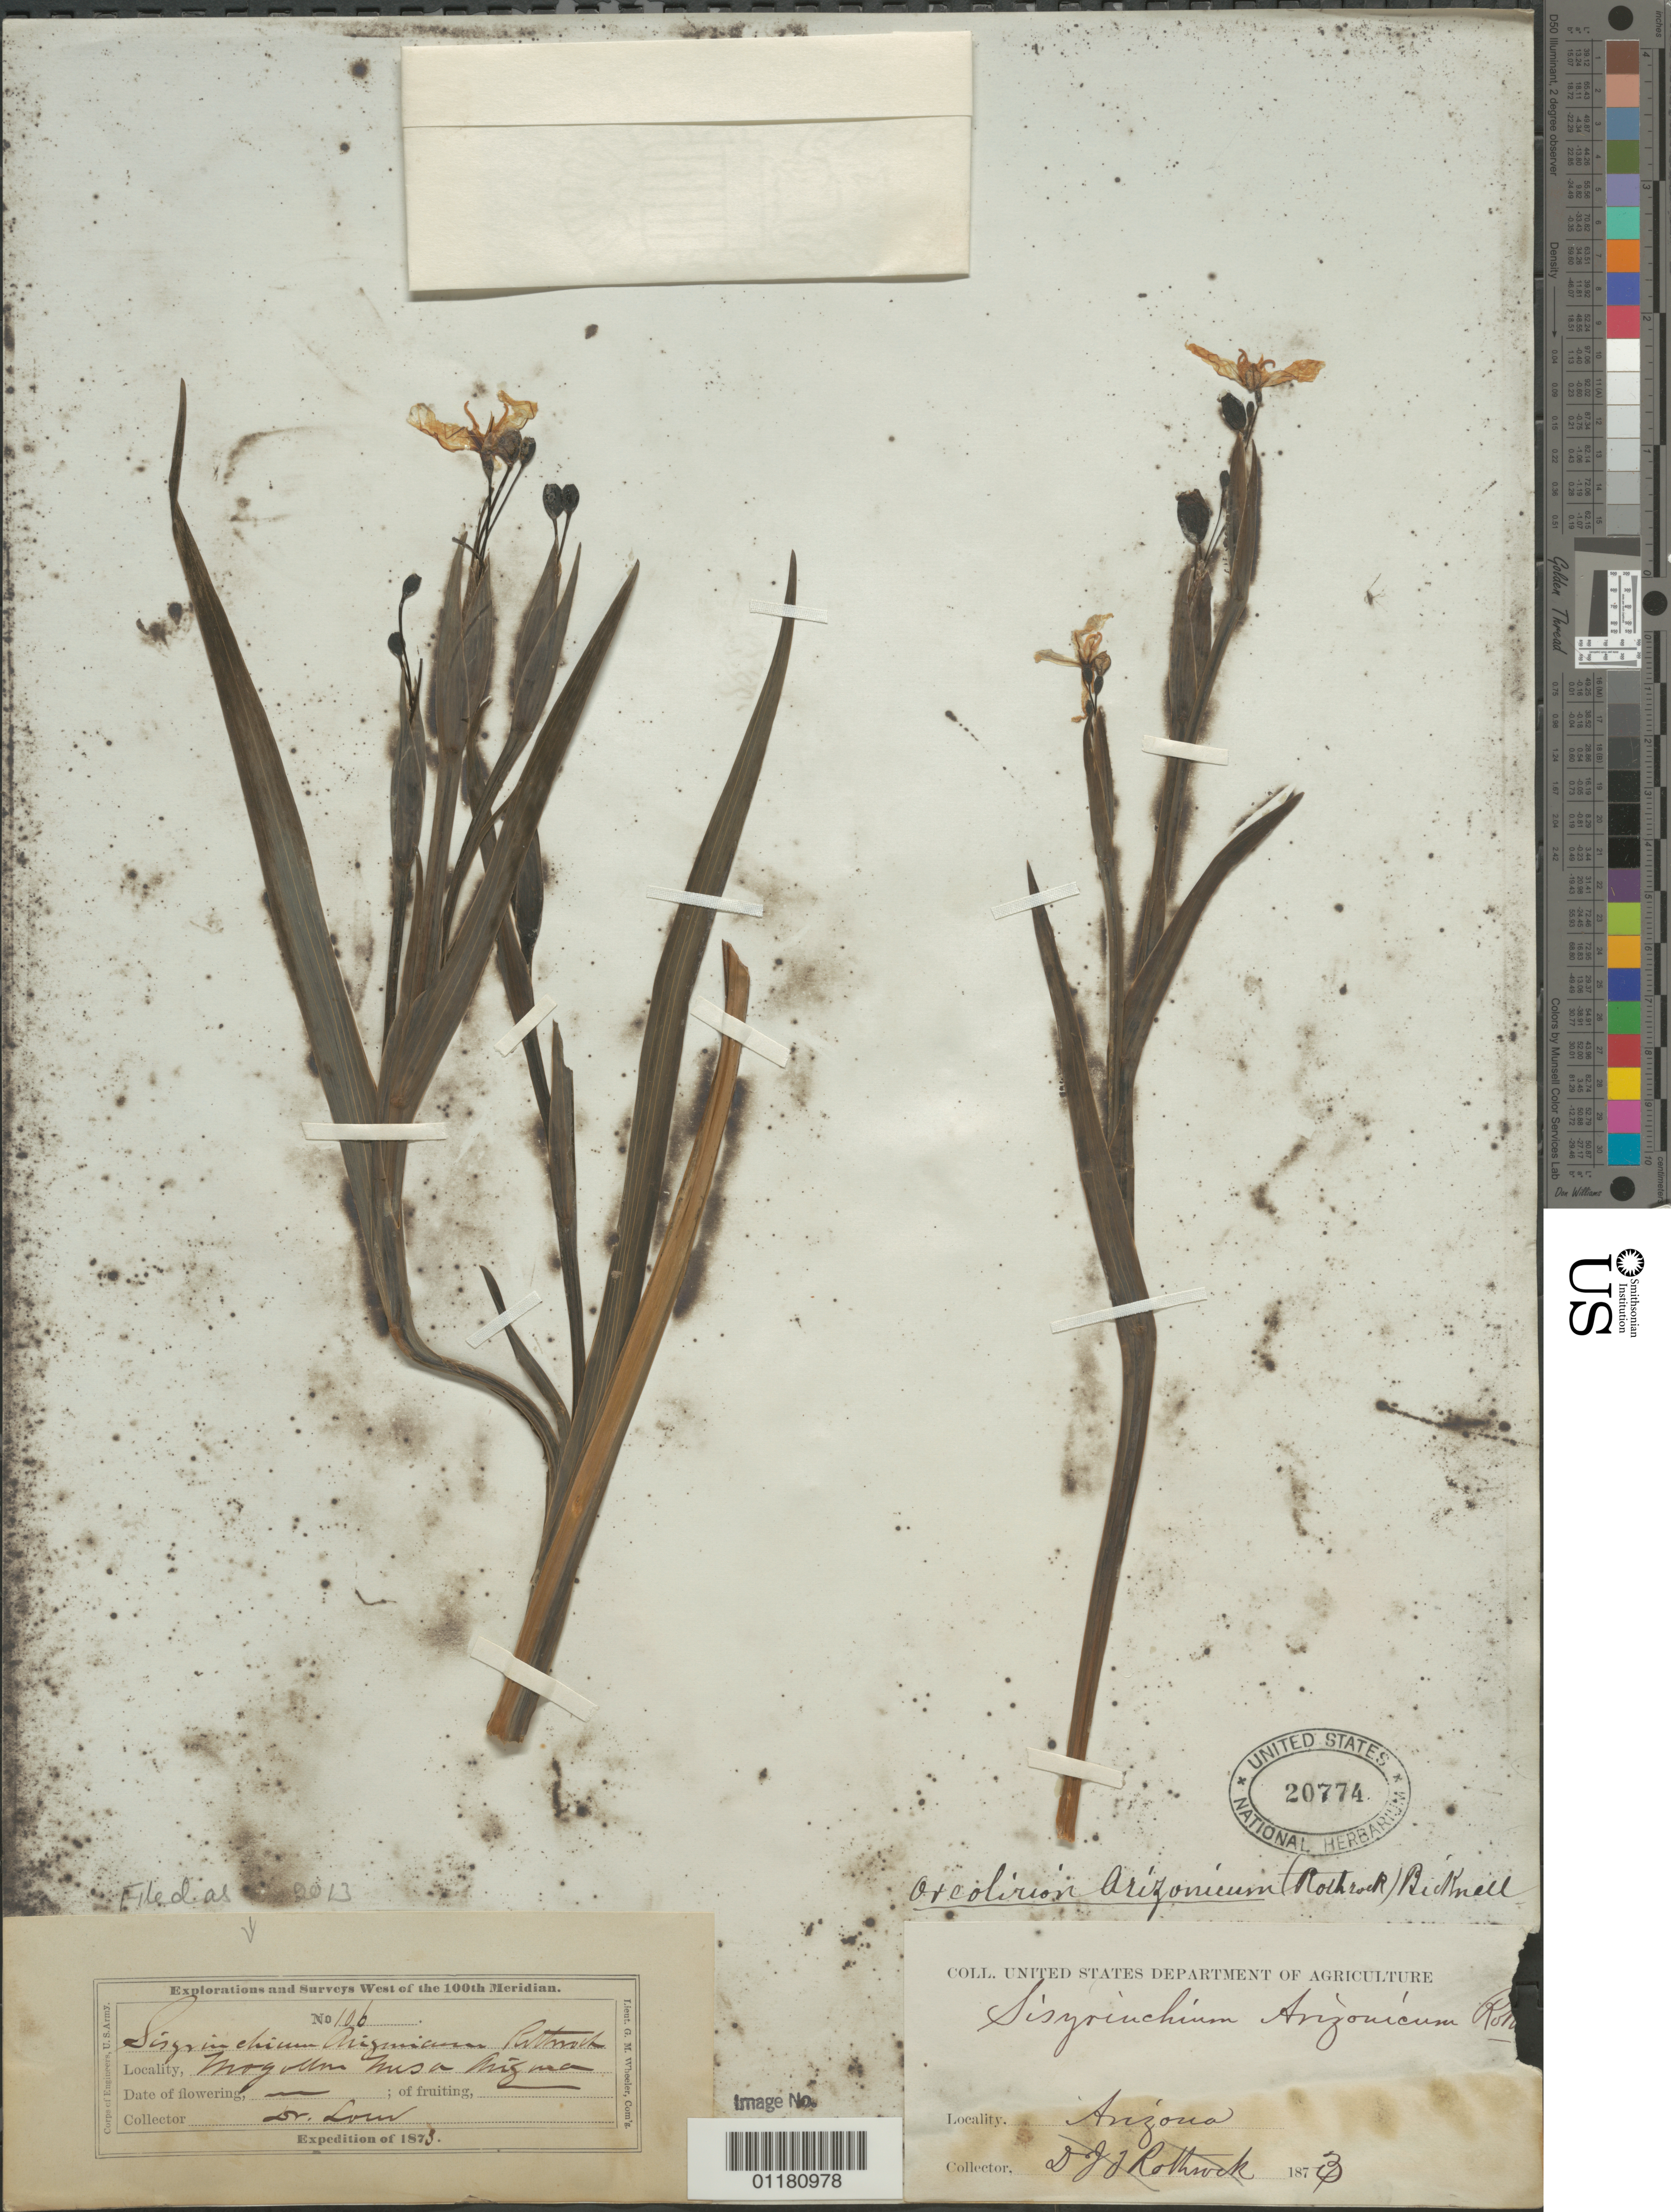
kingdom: Plantae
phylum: Tracheophyta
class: Liliopsida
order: Asparagales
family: Iridaceae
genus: Sisyrinchium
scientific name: Sisyrinchium arizonicum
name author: Rothr.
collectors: -. Low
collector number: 106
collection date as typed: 1873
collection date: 1873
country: United States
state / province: Arizona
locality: Mogollan Mts.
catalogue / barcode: US 20774